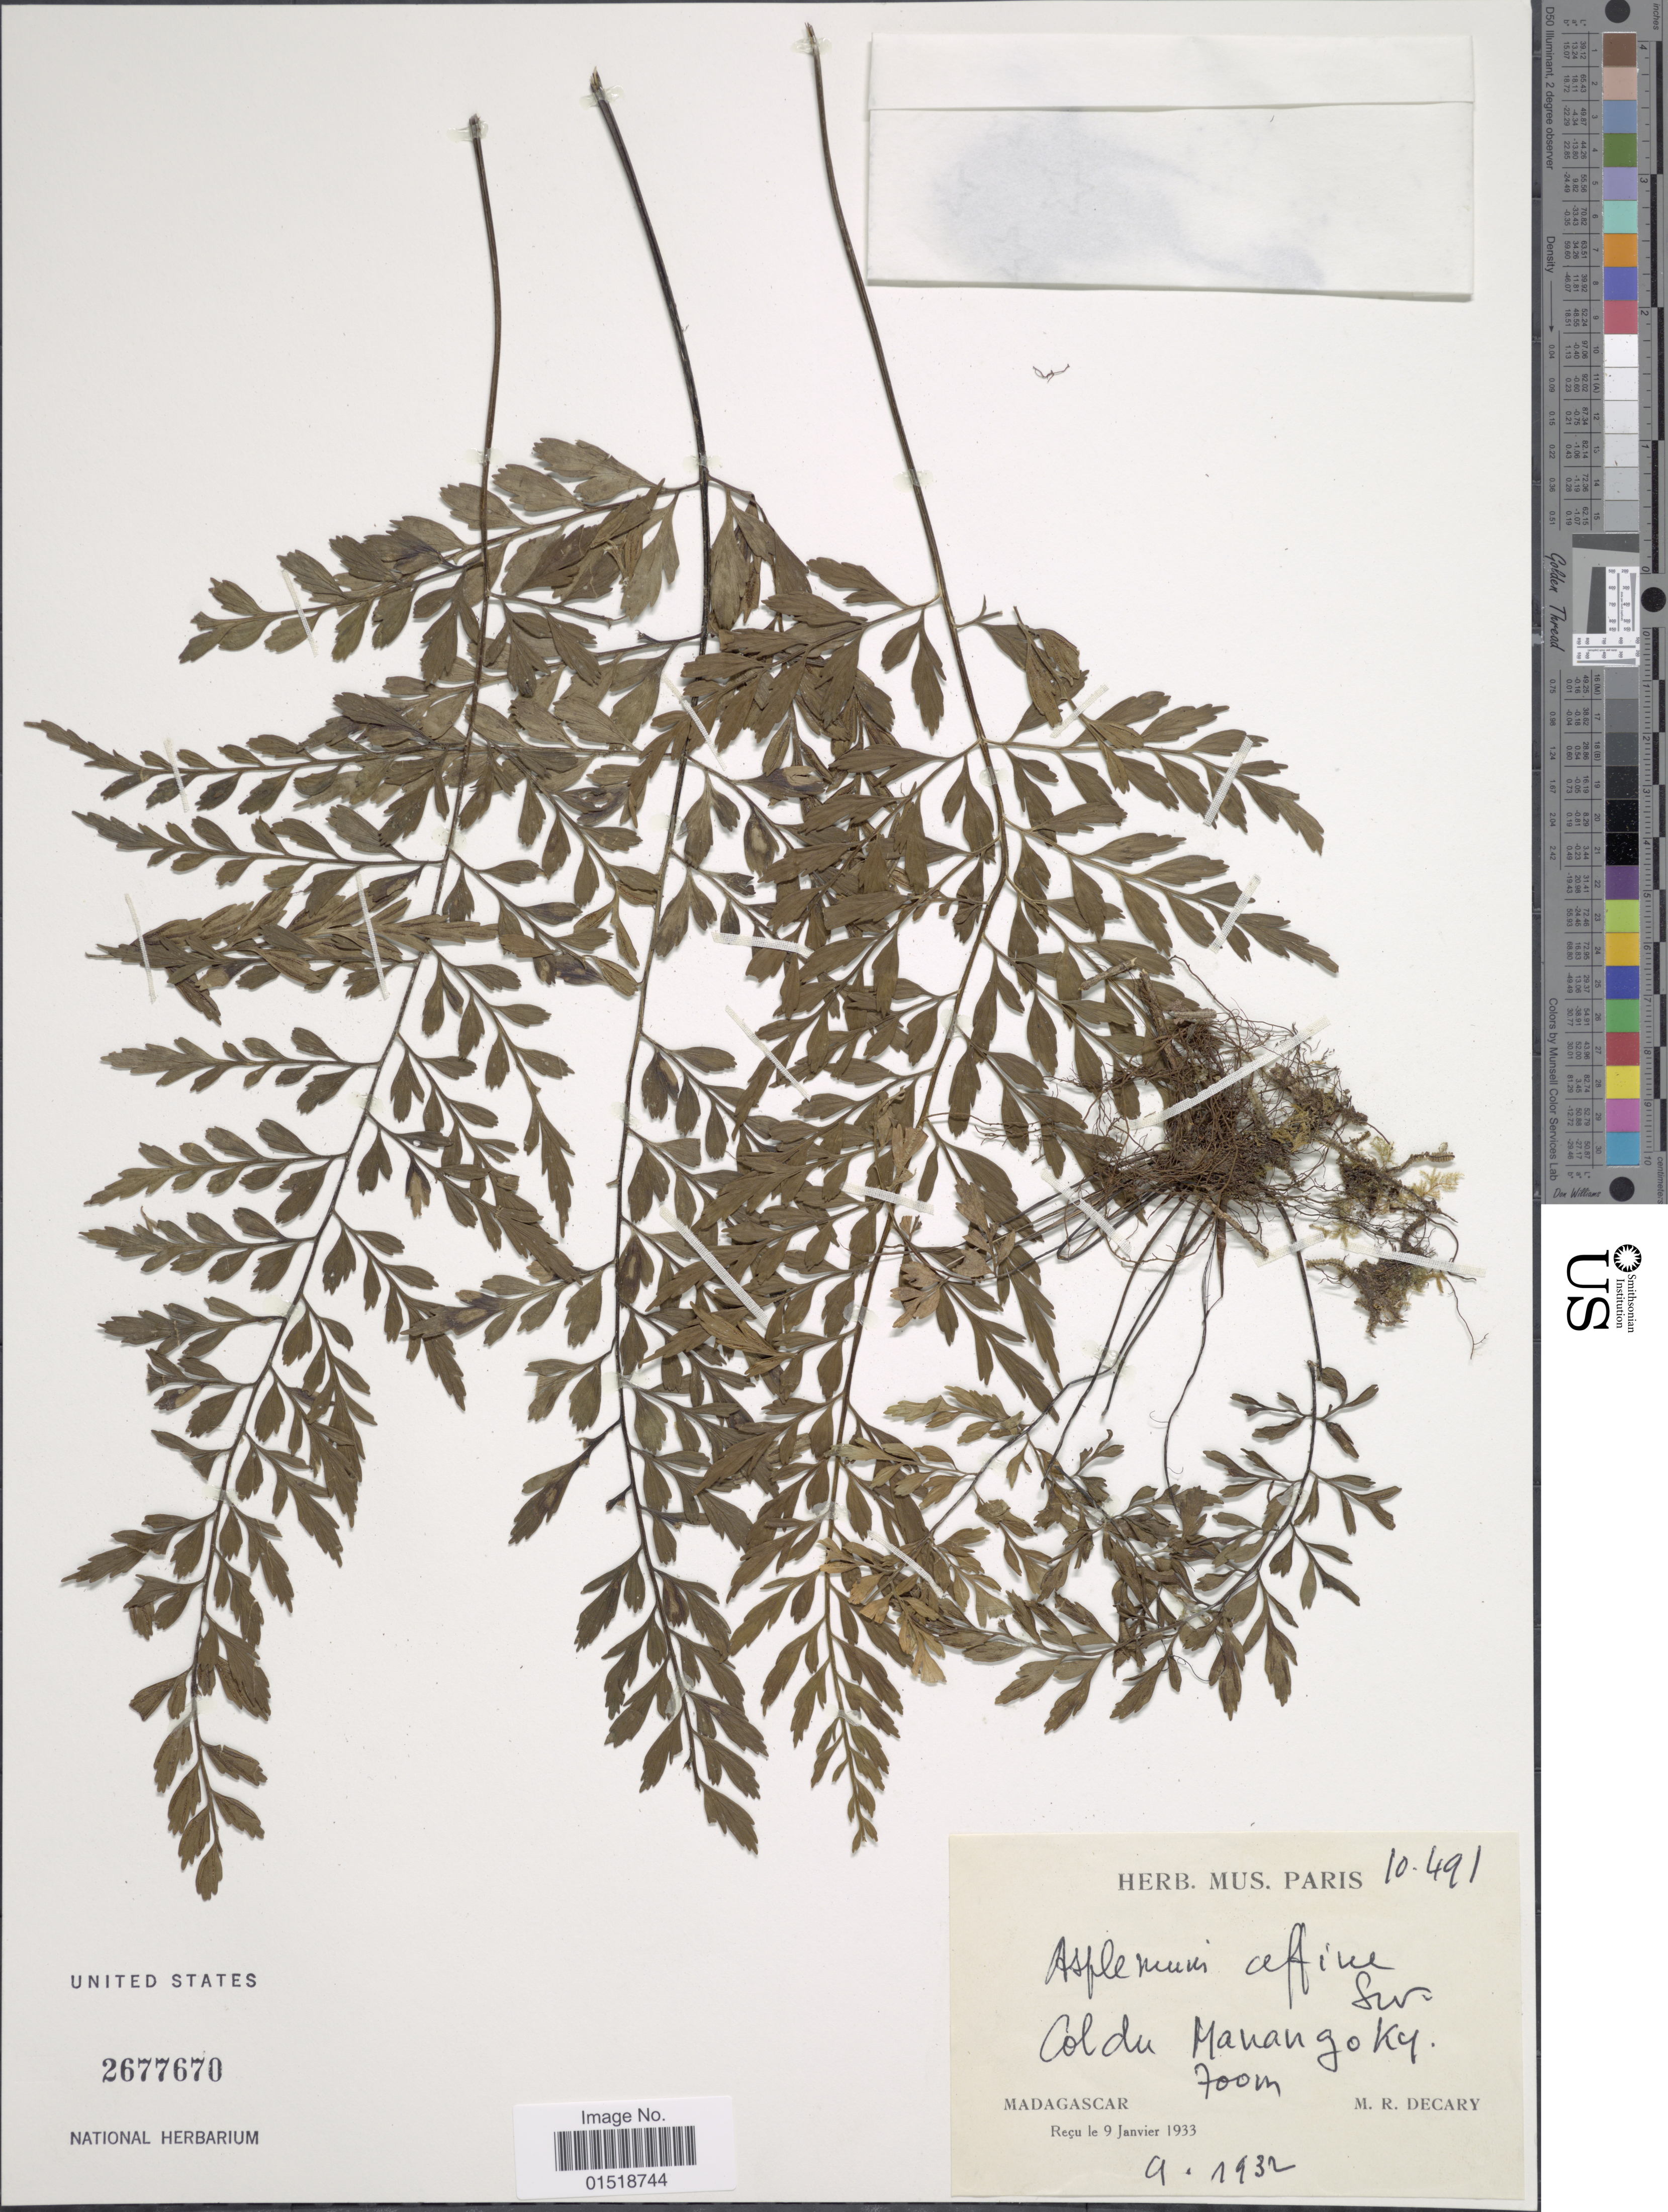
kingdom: Plantae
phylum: Tracheophyta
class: Polypodiopsida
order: Polypodiales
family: Aspleniaceae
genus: Asplenium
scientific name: Asplenium affine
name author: Sw.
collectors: R. Decary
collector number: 10491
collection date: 1932-09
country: Madagascar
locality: Col du Manangotry.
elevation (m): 700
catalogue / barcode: US 2677670